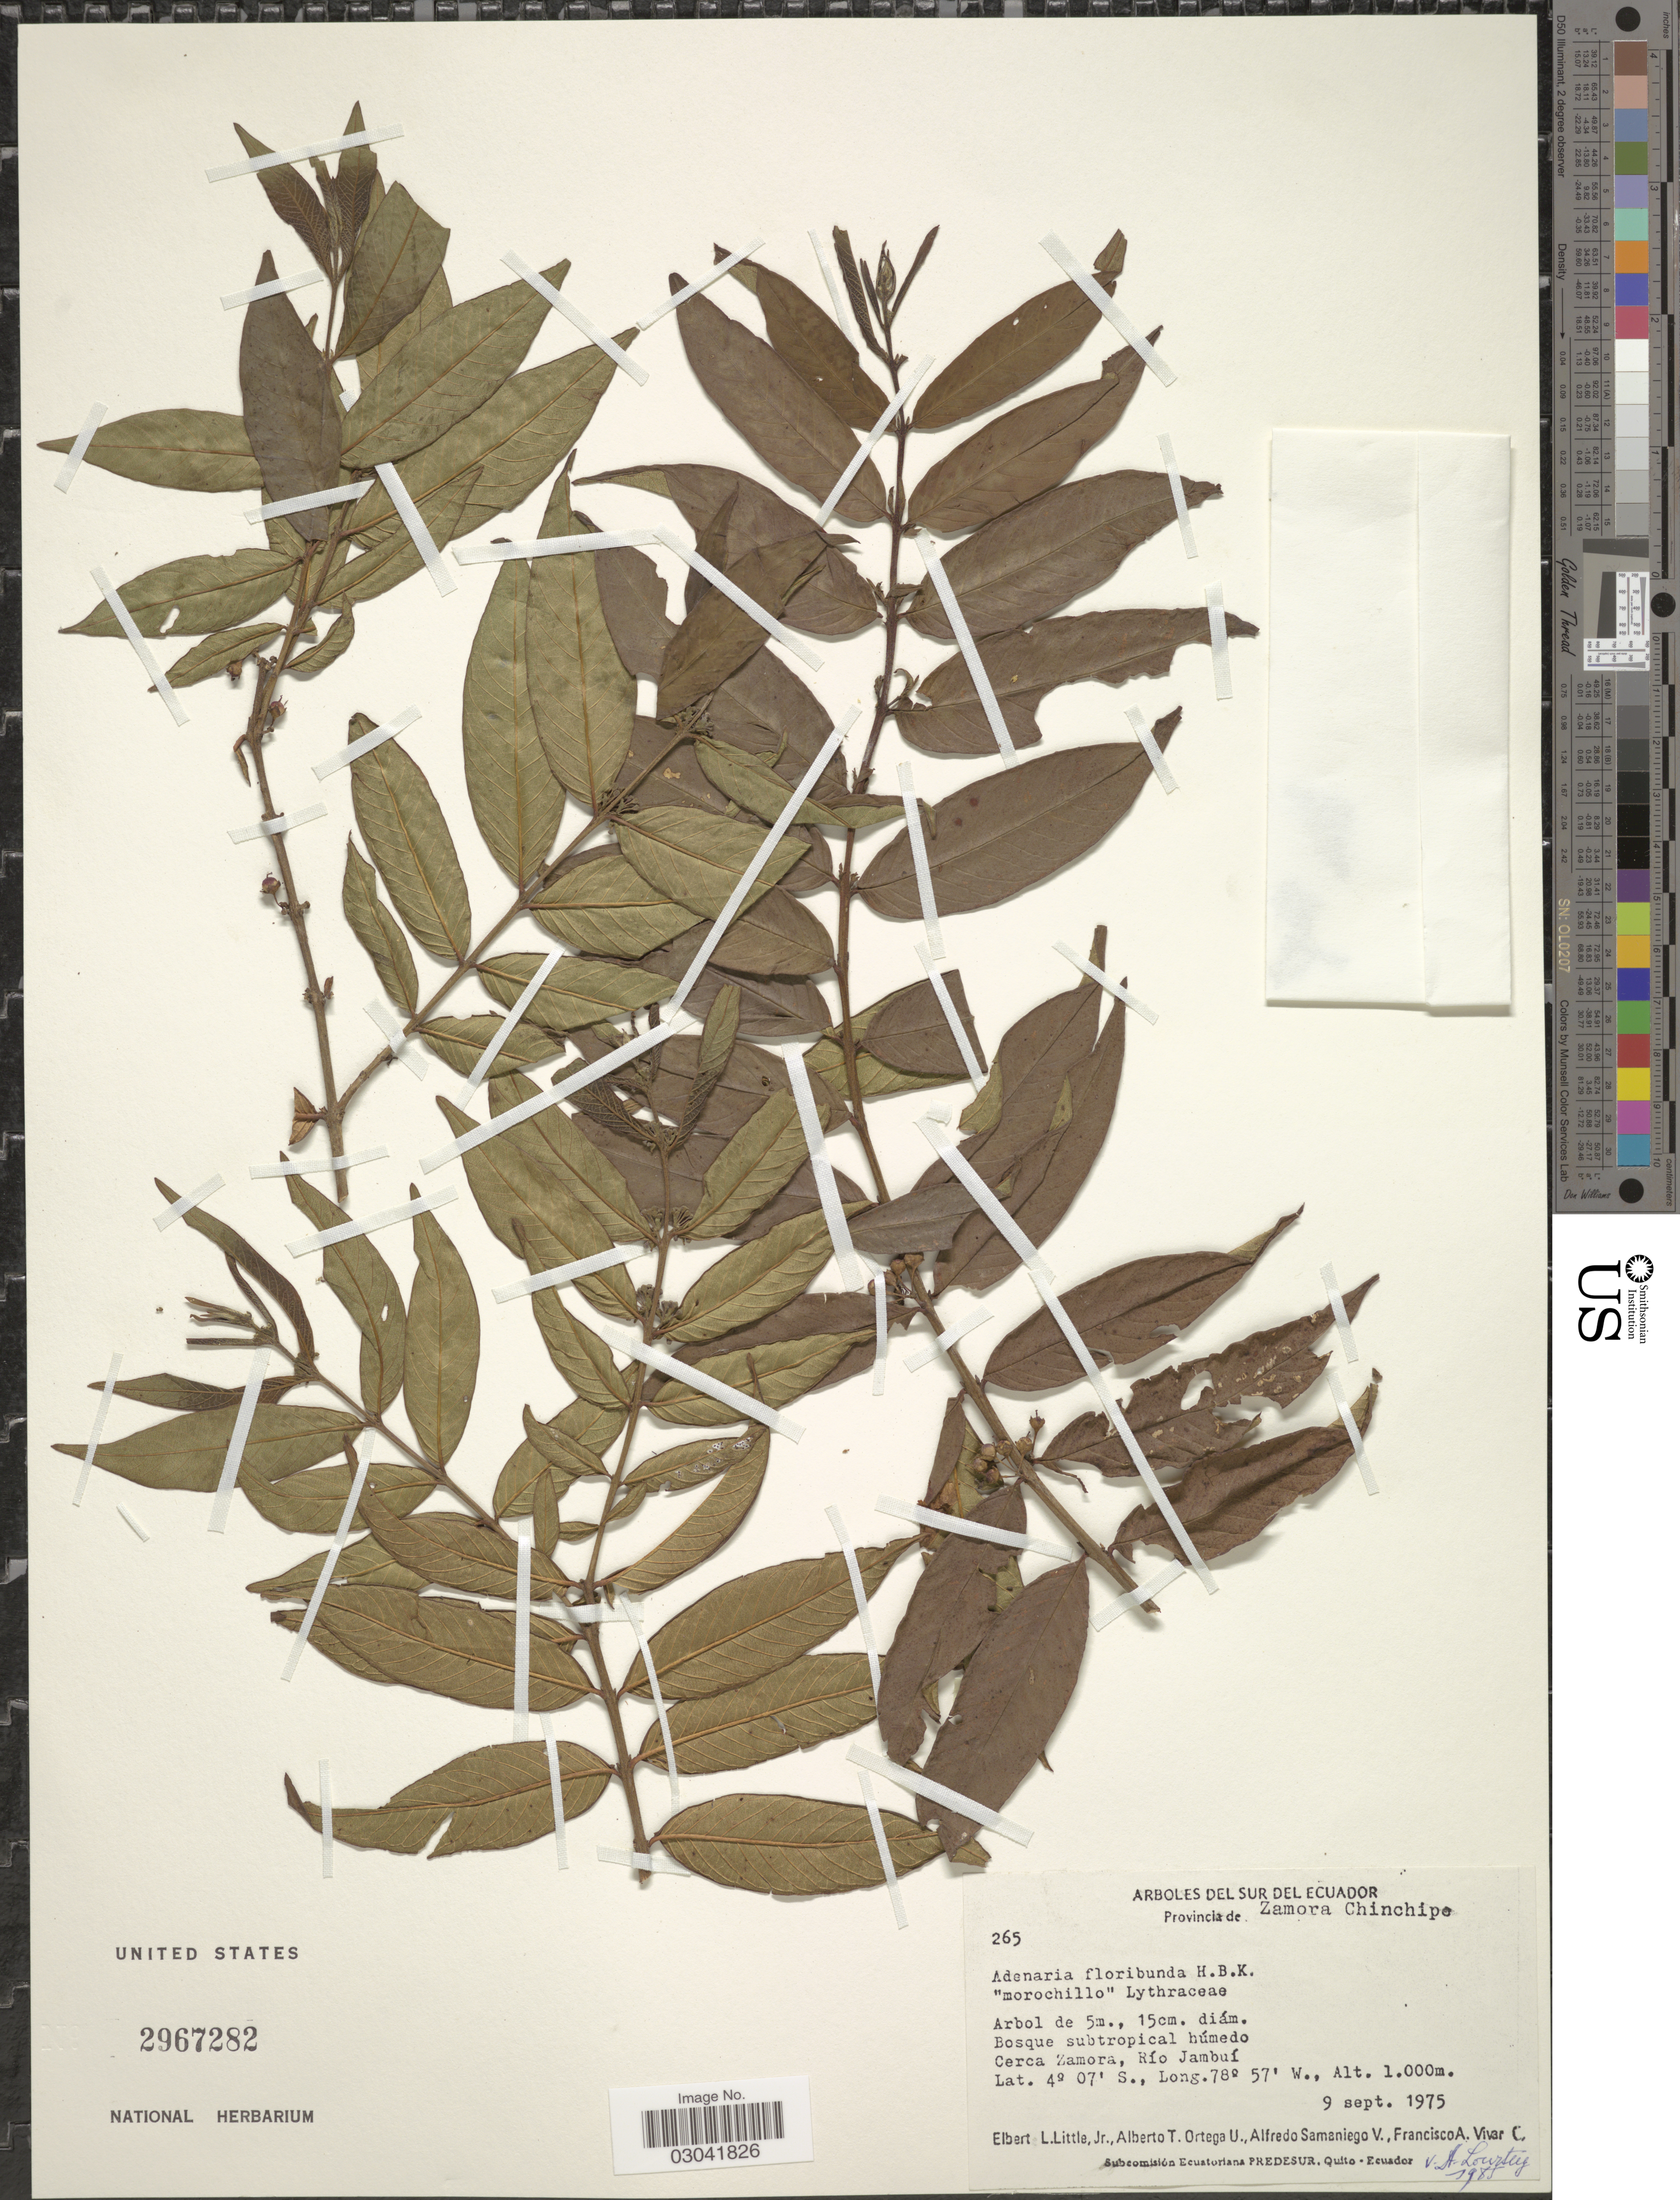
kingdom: Plantae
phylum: Tracheophyta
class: Magnoliopsida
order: Myrtales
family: Lythraceae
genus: Adenaria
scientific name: Adenaria floribunda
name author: Kunth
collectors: E. L. Little, A. T. Ortega U., A. V. Samaniego & F. A. Vivar C.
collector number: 265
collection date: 1975-09-09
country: Ecuador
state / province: Zamora-Chinchipe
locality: Cerca Zamora, Río Jambuí.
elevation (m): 1000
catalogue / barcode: US 2967282